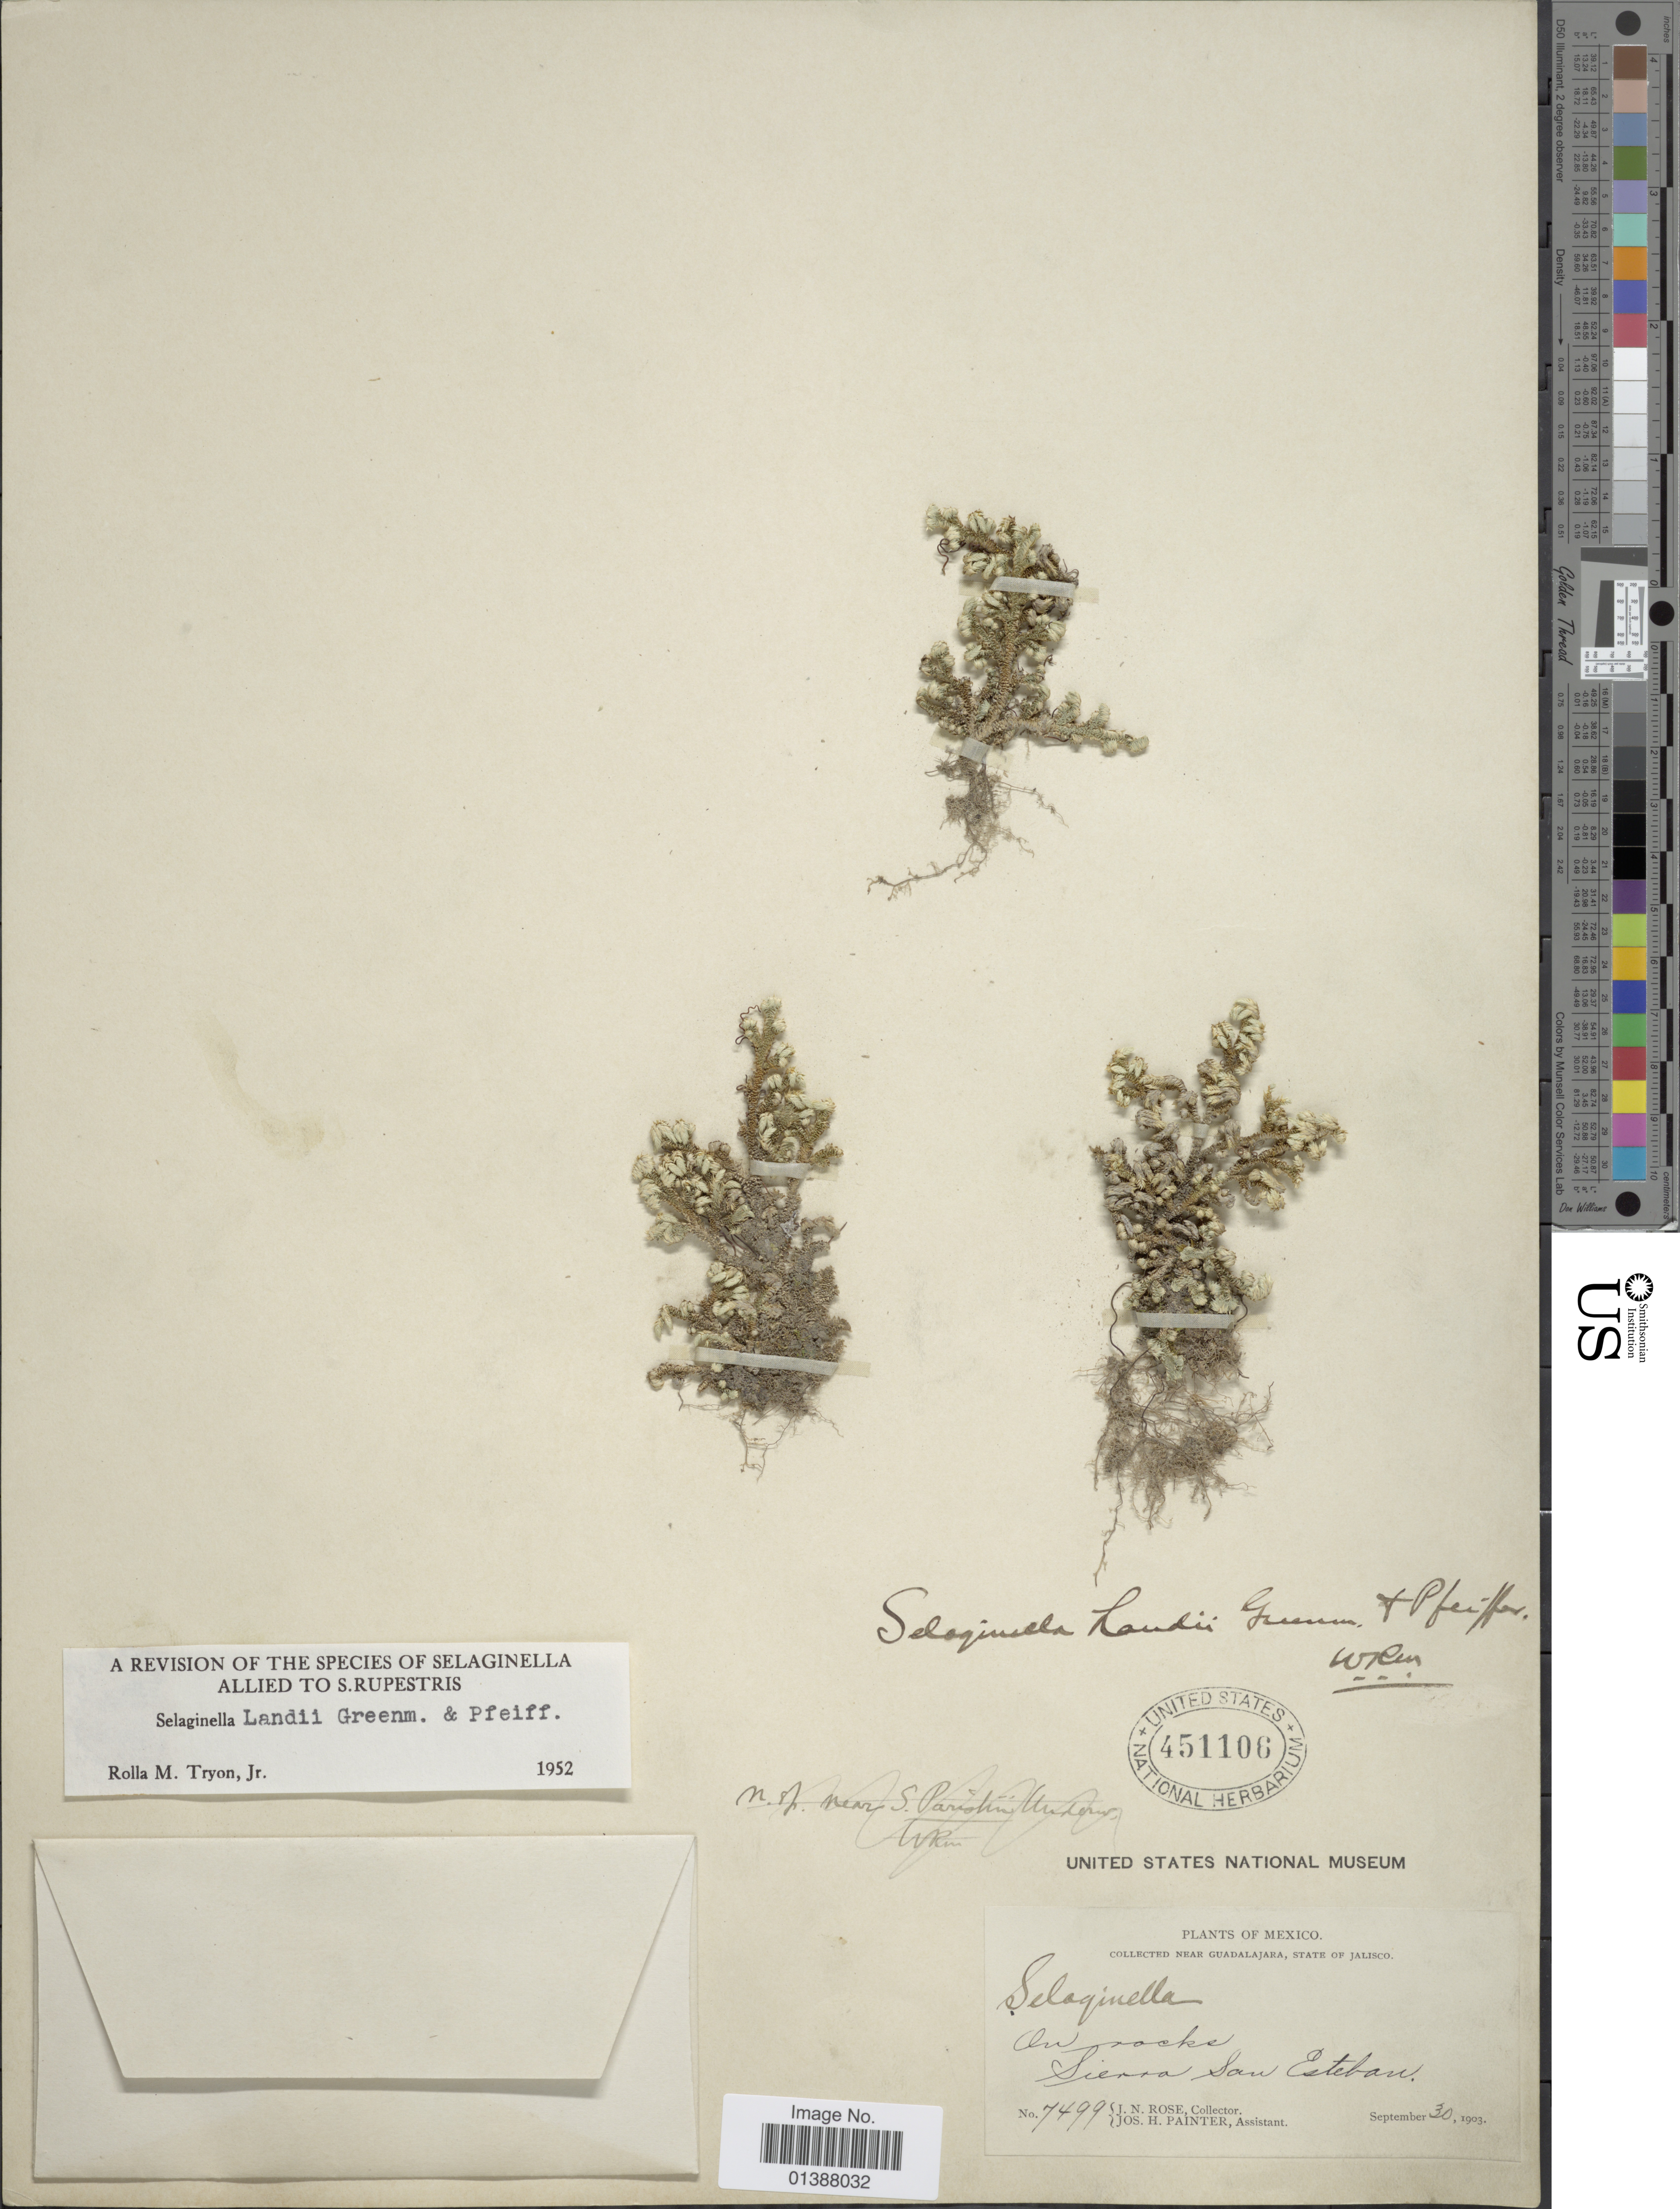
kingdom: Plantae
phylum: Tracheophyta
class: Lycopodiopsida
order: Selaginellales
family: Selaginellaceae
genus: Selaginella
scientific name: Selaginella landii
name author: Greenm. & N. Pfeiff.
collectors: J. N. Rose & J. H. Painter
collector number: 7499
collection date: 1903-09-30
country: Mexico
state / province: Jalisco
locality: Near Guadalajara, Sierra San Esteban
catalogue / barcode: US 451106